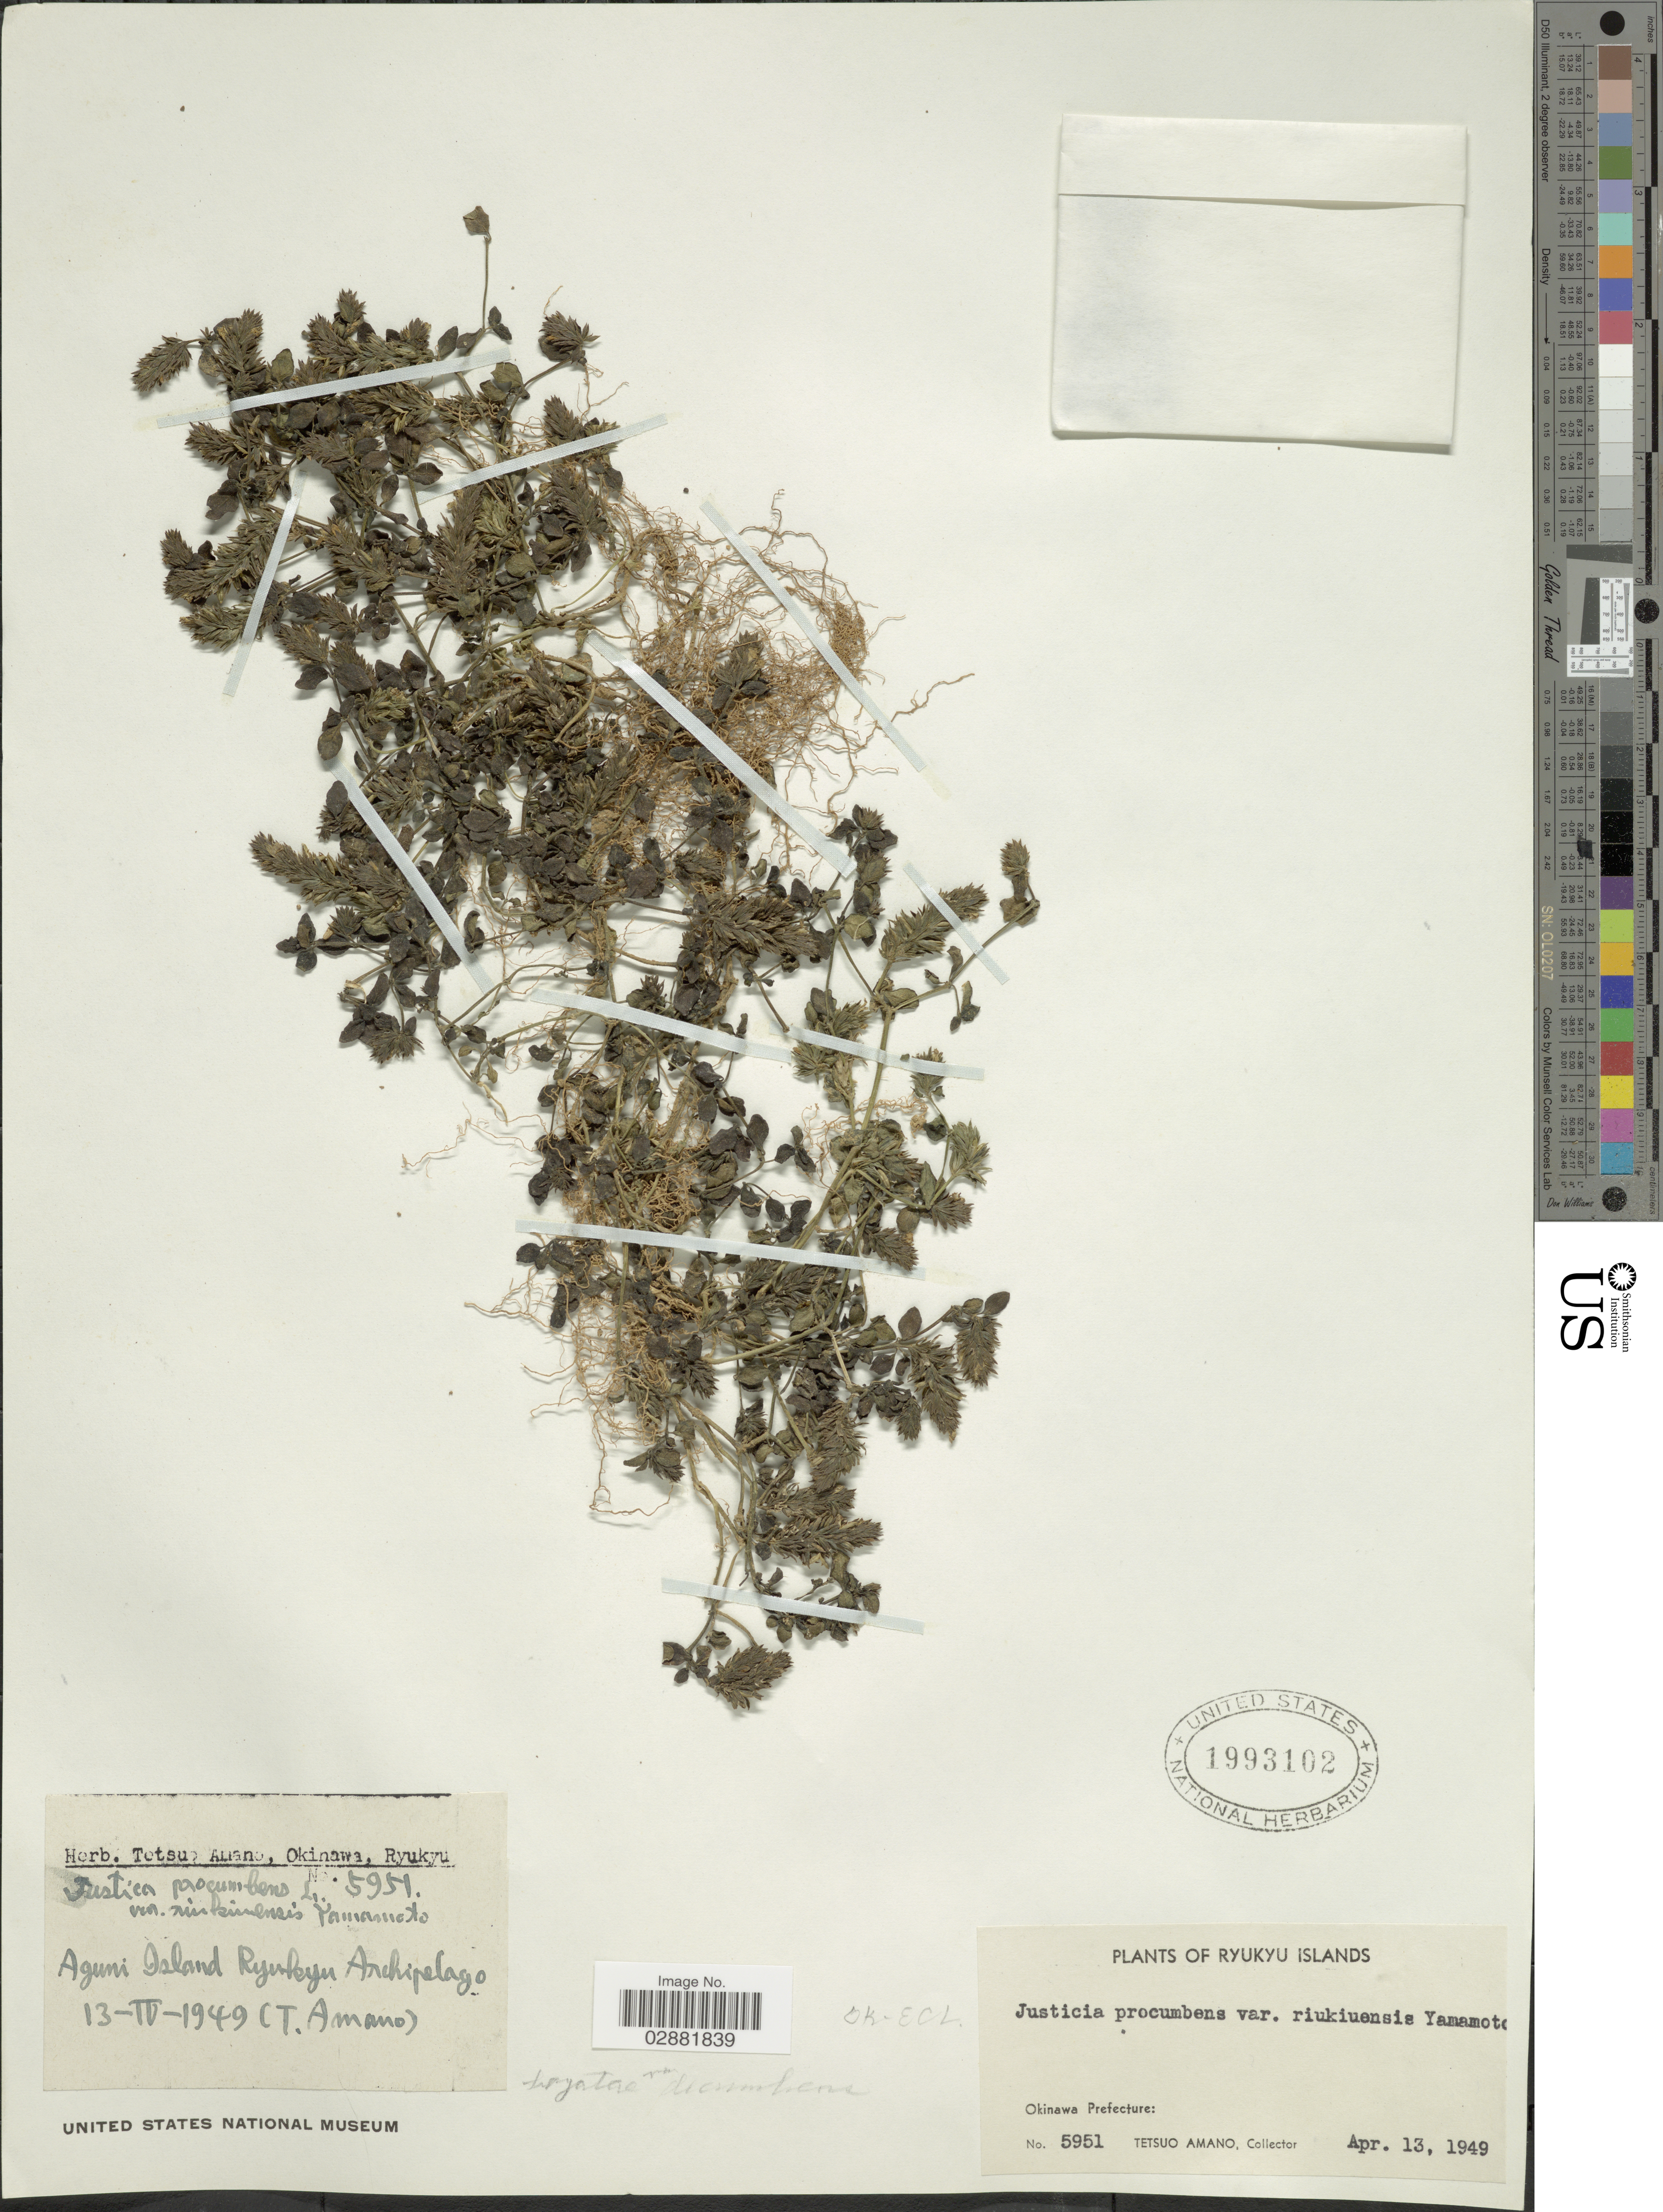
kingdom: Plantae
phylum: Tracheophyta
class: Magnoliopsida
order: Lamiales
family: Acanthaceae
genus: Justicia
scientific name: Justicia procumbens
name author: L.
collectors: T. Amano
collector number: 5951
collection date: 1949-04-13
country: Japan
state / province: Okinawa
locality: Ryukyu Islands, Aguni Island, Ryukyu Archipelago. Okinawa Prefecture.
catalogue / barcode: US 1993102